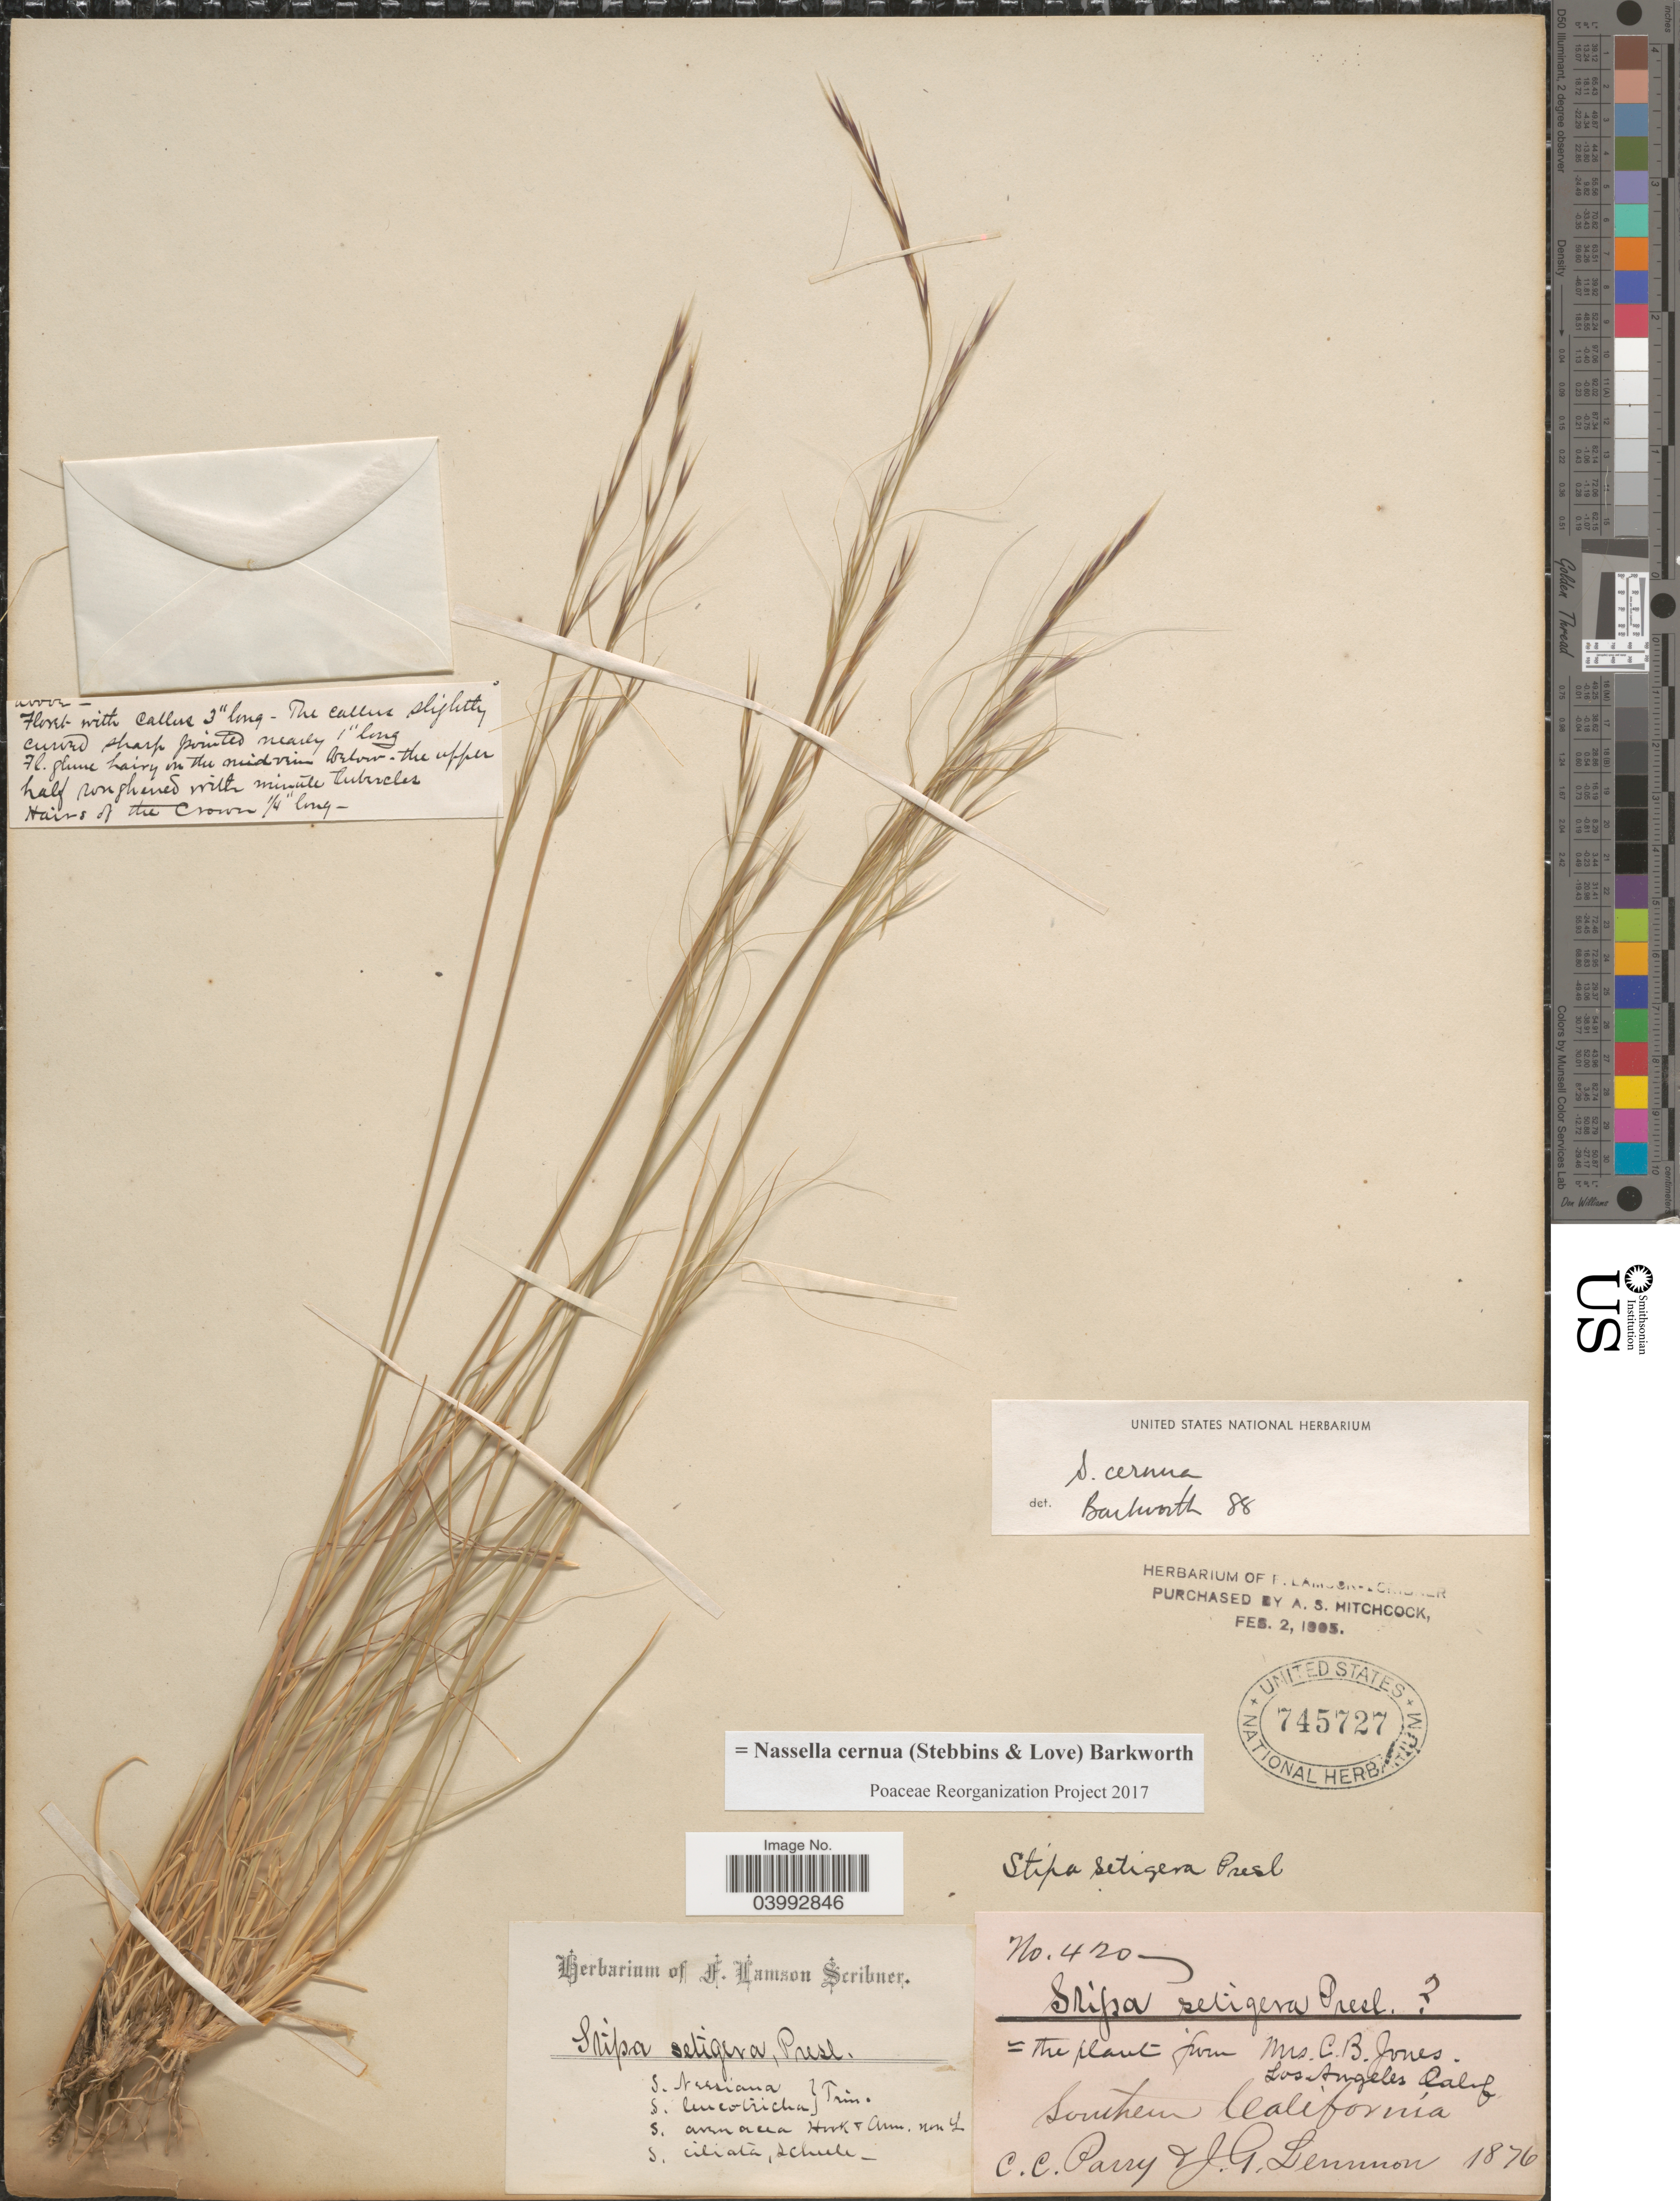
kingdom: Plantae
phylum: Tracheophyta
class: Liliopsida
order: Poales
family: Poaceae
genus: Nassella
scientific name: Nassella cernua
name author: (Stebbins & Love) Barkworth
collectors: C. C. Parry & J. Lemmon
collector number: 420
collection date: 1876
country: United States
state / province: California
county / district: Los Angeles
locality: Los Angeles, Southern California.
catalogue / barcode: US 745727